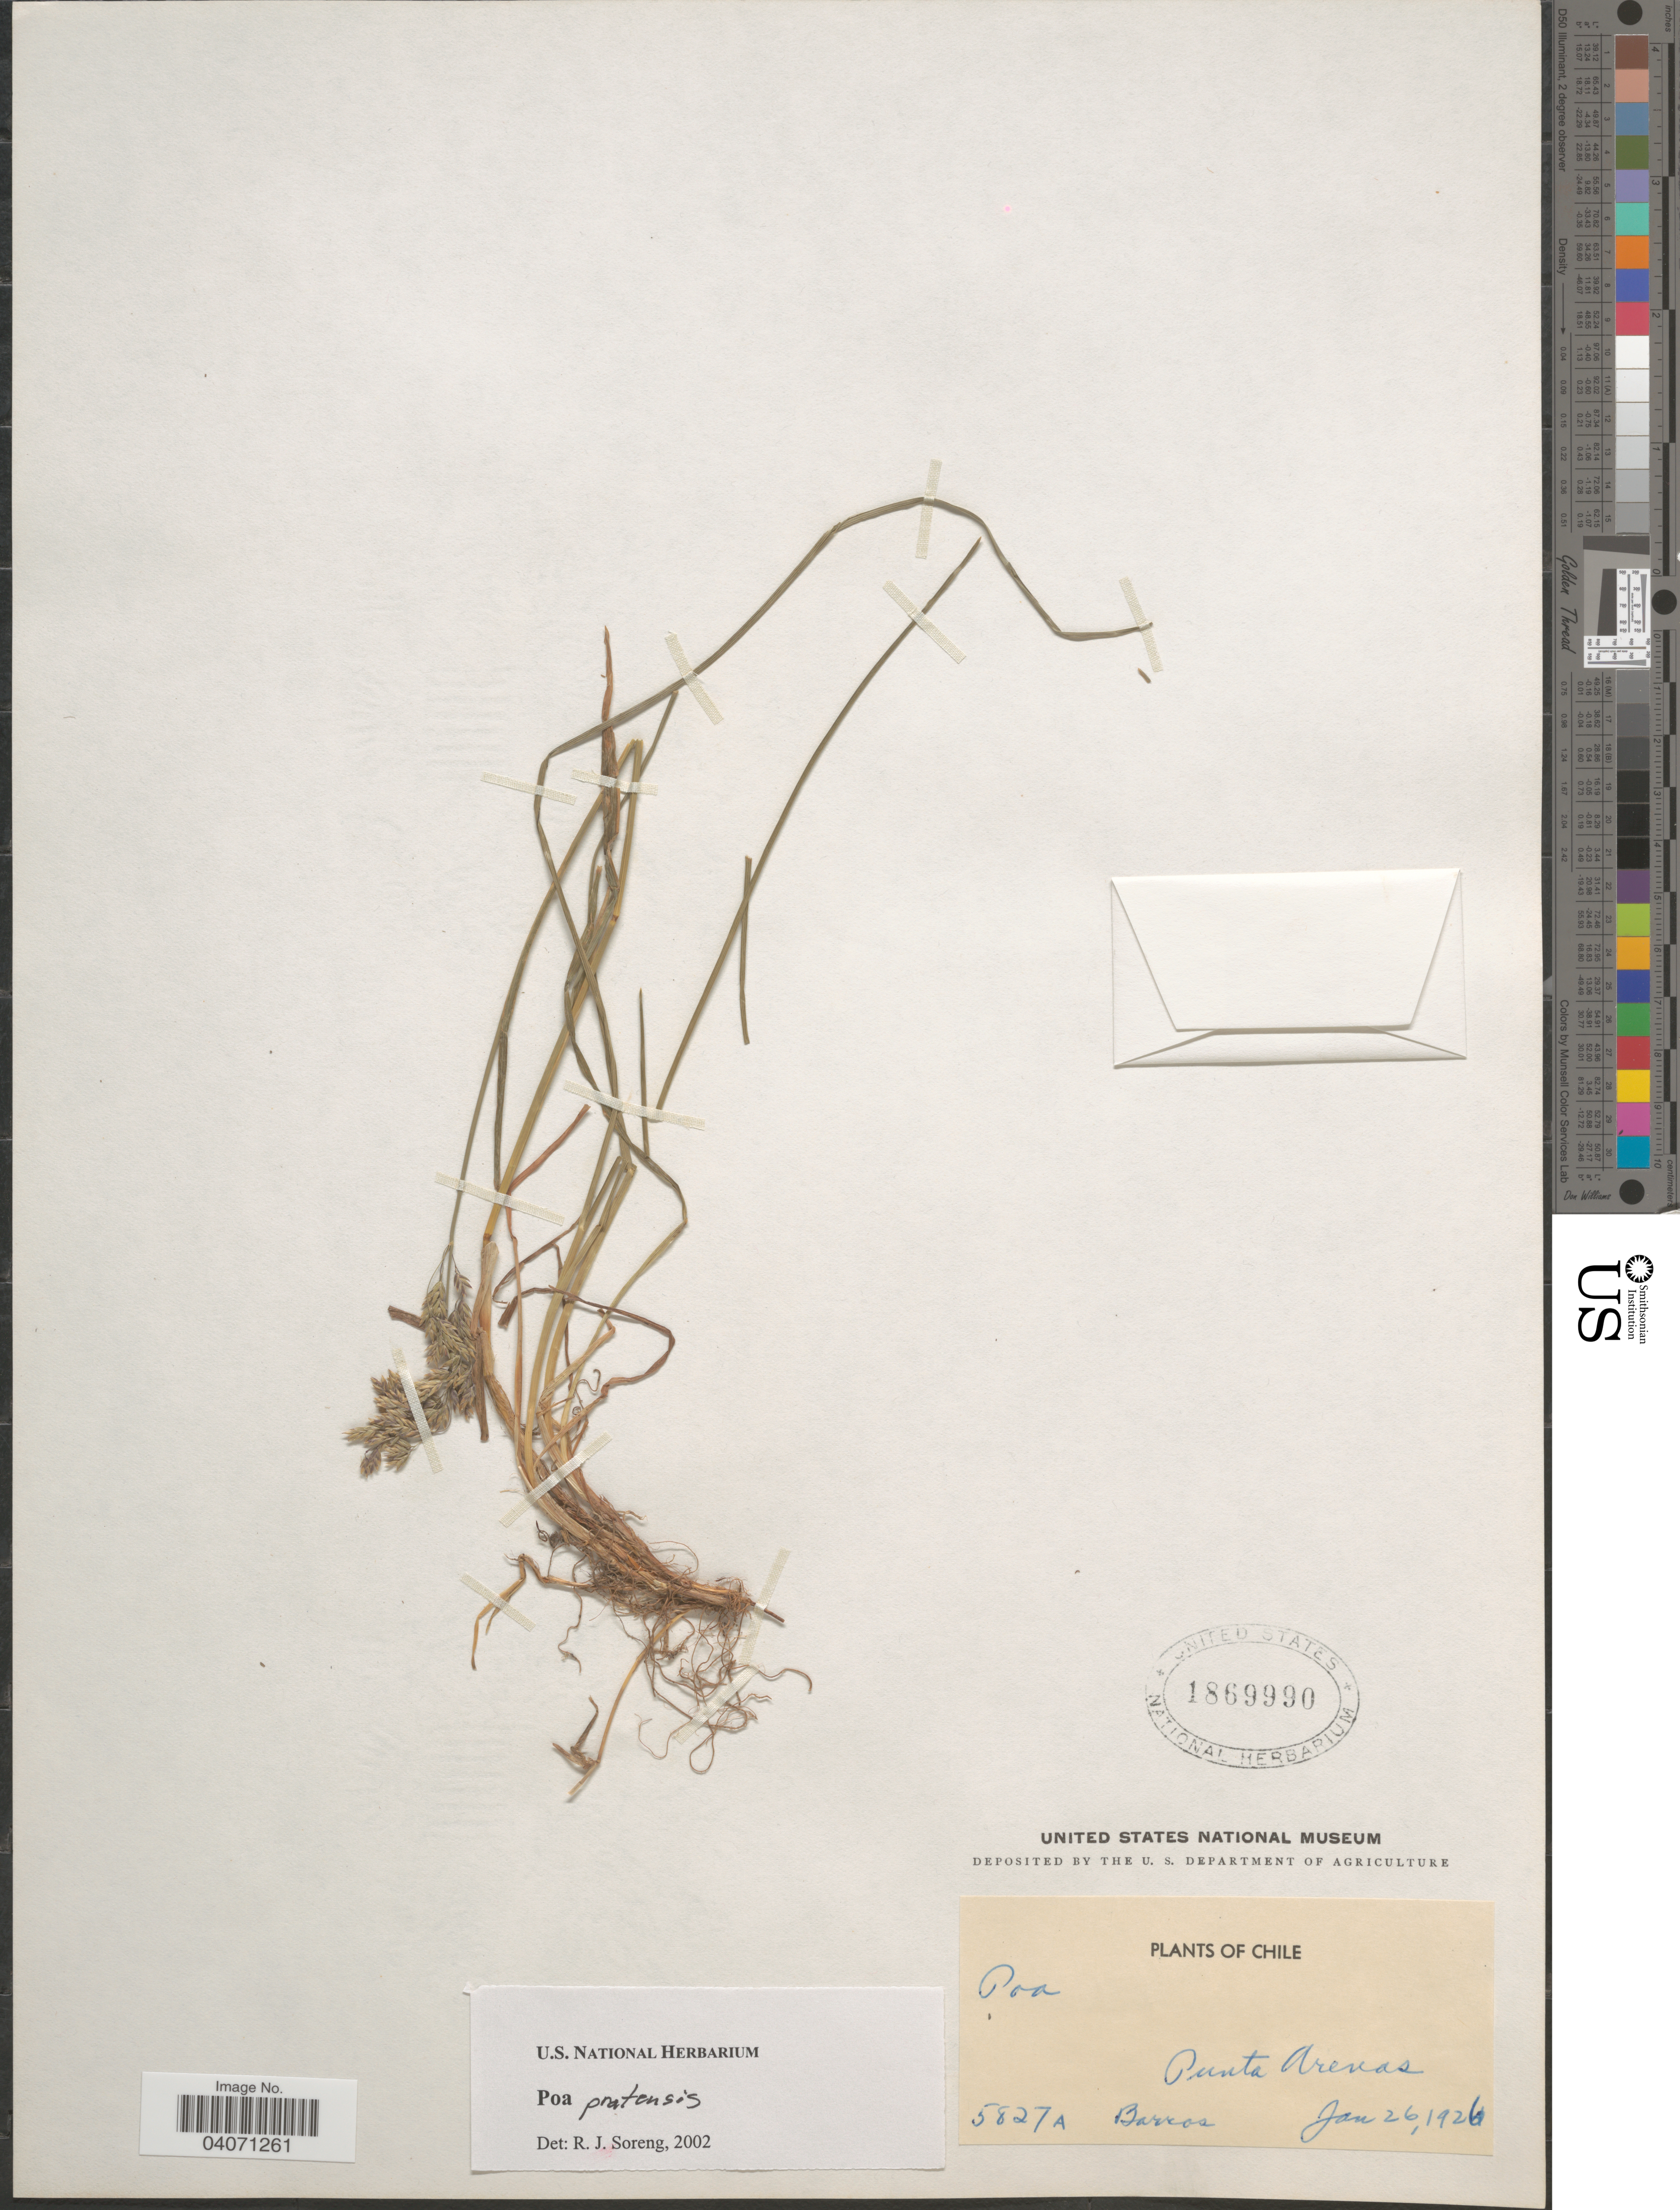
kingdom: Plantae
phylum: Tracheophyta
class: Liliopsida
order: Poales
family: Poaceae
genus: Poa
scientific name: Poa pratensis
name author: L.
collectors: Barros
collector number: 5827A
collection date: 1926-01-26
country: Chile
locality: Punta Arenas.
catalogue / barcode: US 1869990